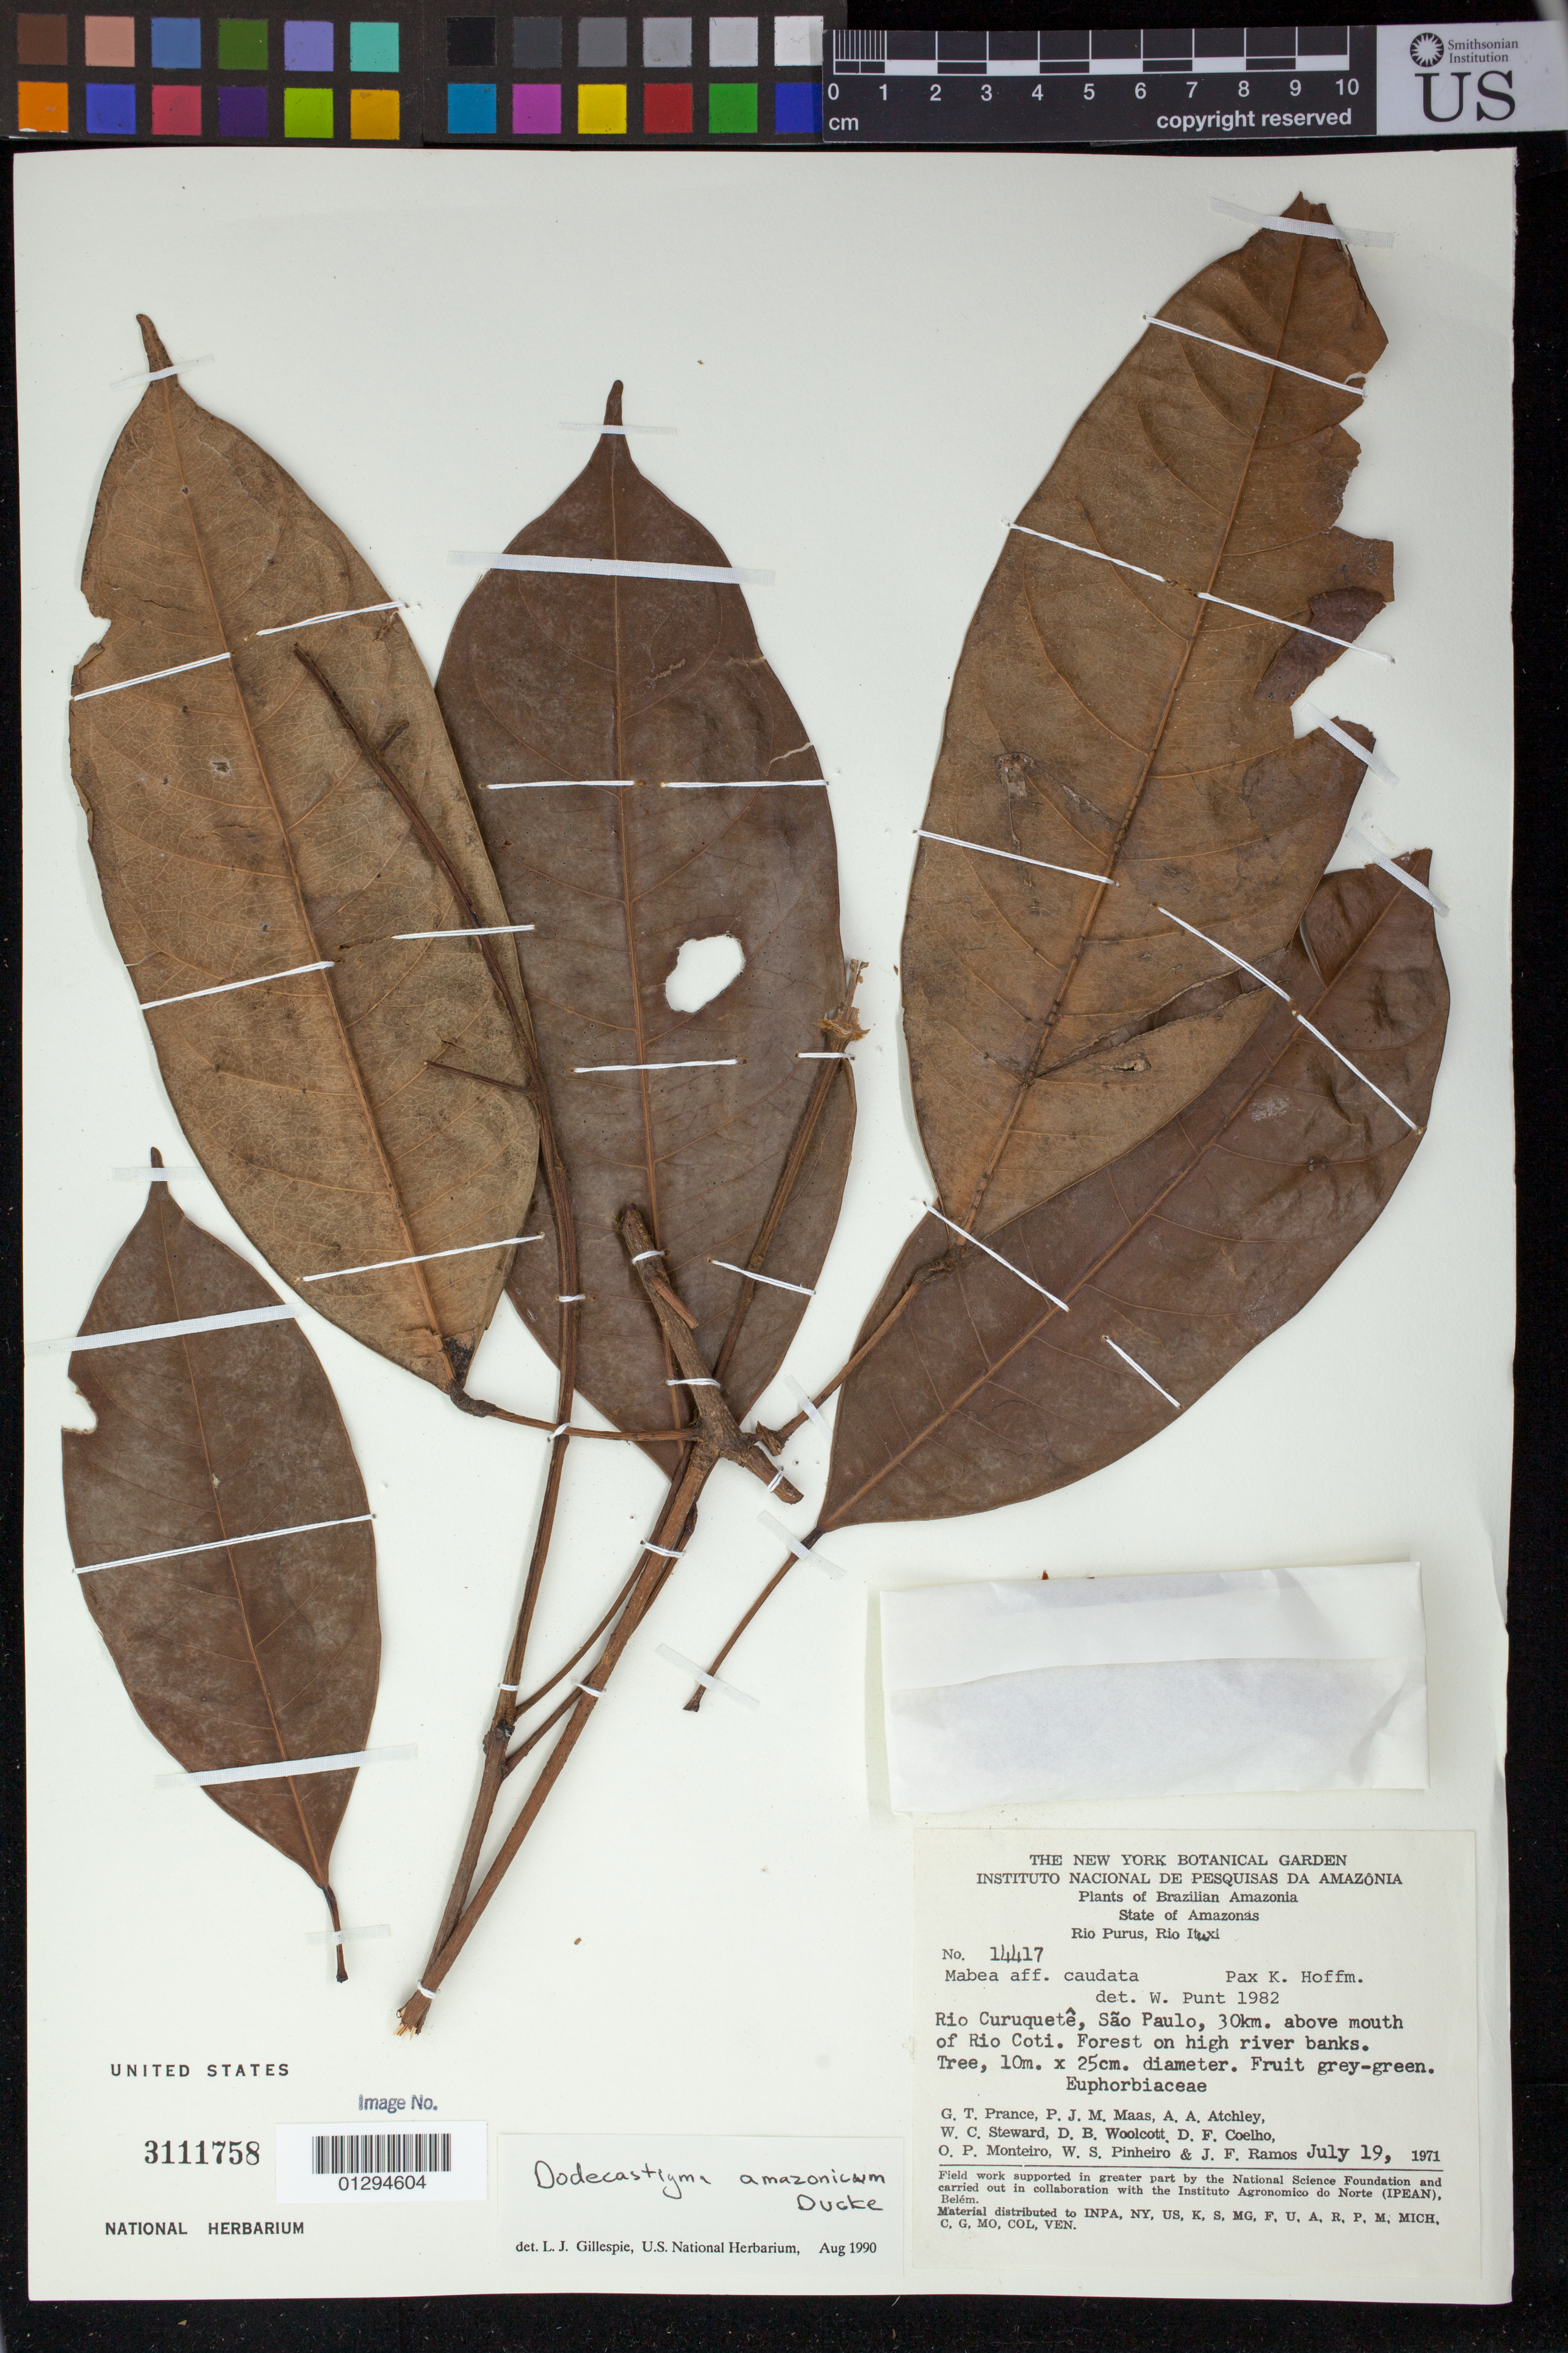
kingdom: Plantae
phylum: Tracheophyta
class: Magnoliopsida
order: Malpighiales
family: Euphorbiaceae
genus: Dodecastigma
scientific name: Dodecastigma amazonicum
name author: Ducke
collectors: G. T. Prance, P. Maas, A. A. Atchley, W. C. Steward, D. B. Woolcott, D. F. Coêlho, O. P. Monteiro, W. S. Pinheiro & J. F. Ramos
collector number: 14417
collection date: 1971-07-19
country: Brazil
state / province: Amazonas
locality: Rio Purus, Rio Ituxi. Rio Curuquete, Sao Palo, 30 km. above mouth of Rio Coti.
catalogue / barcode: US 3111758